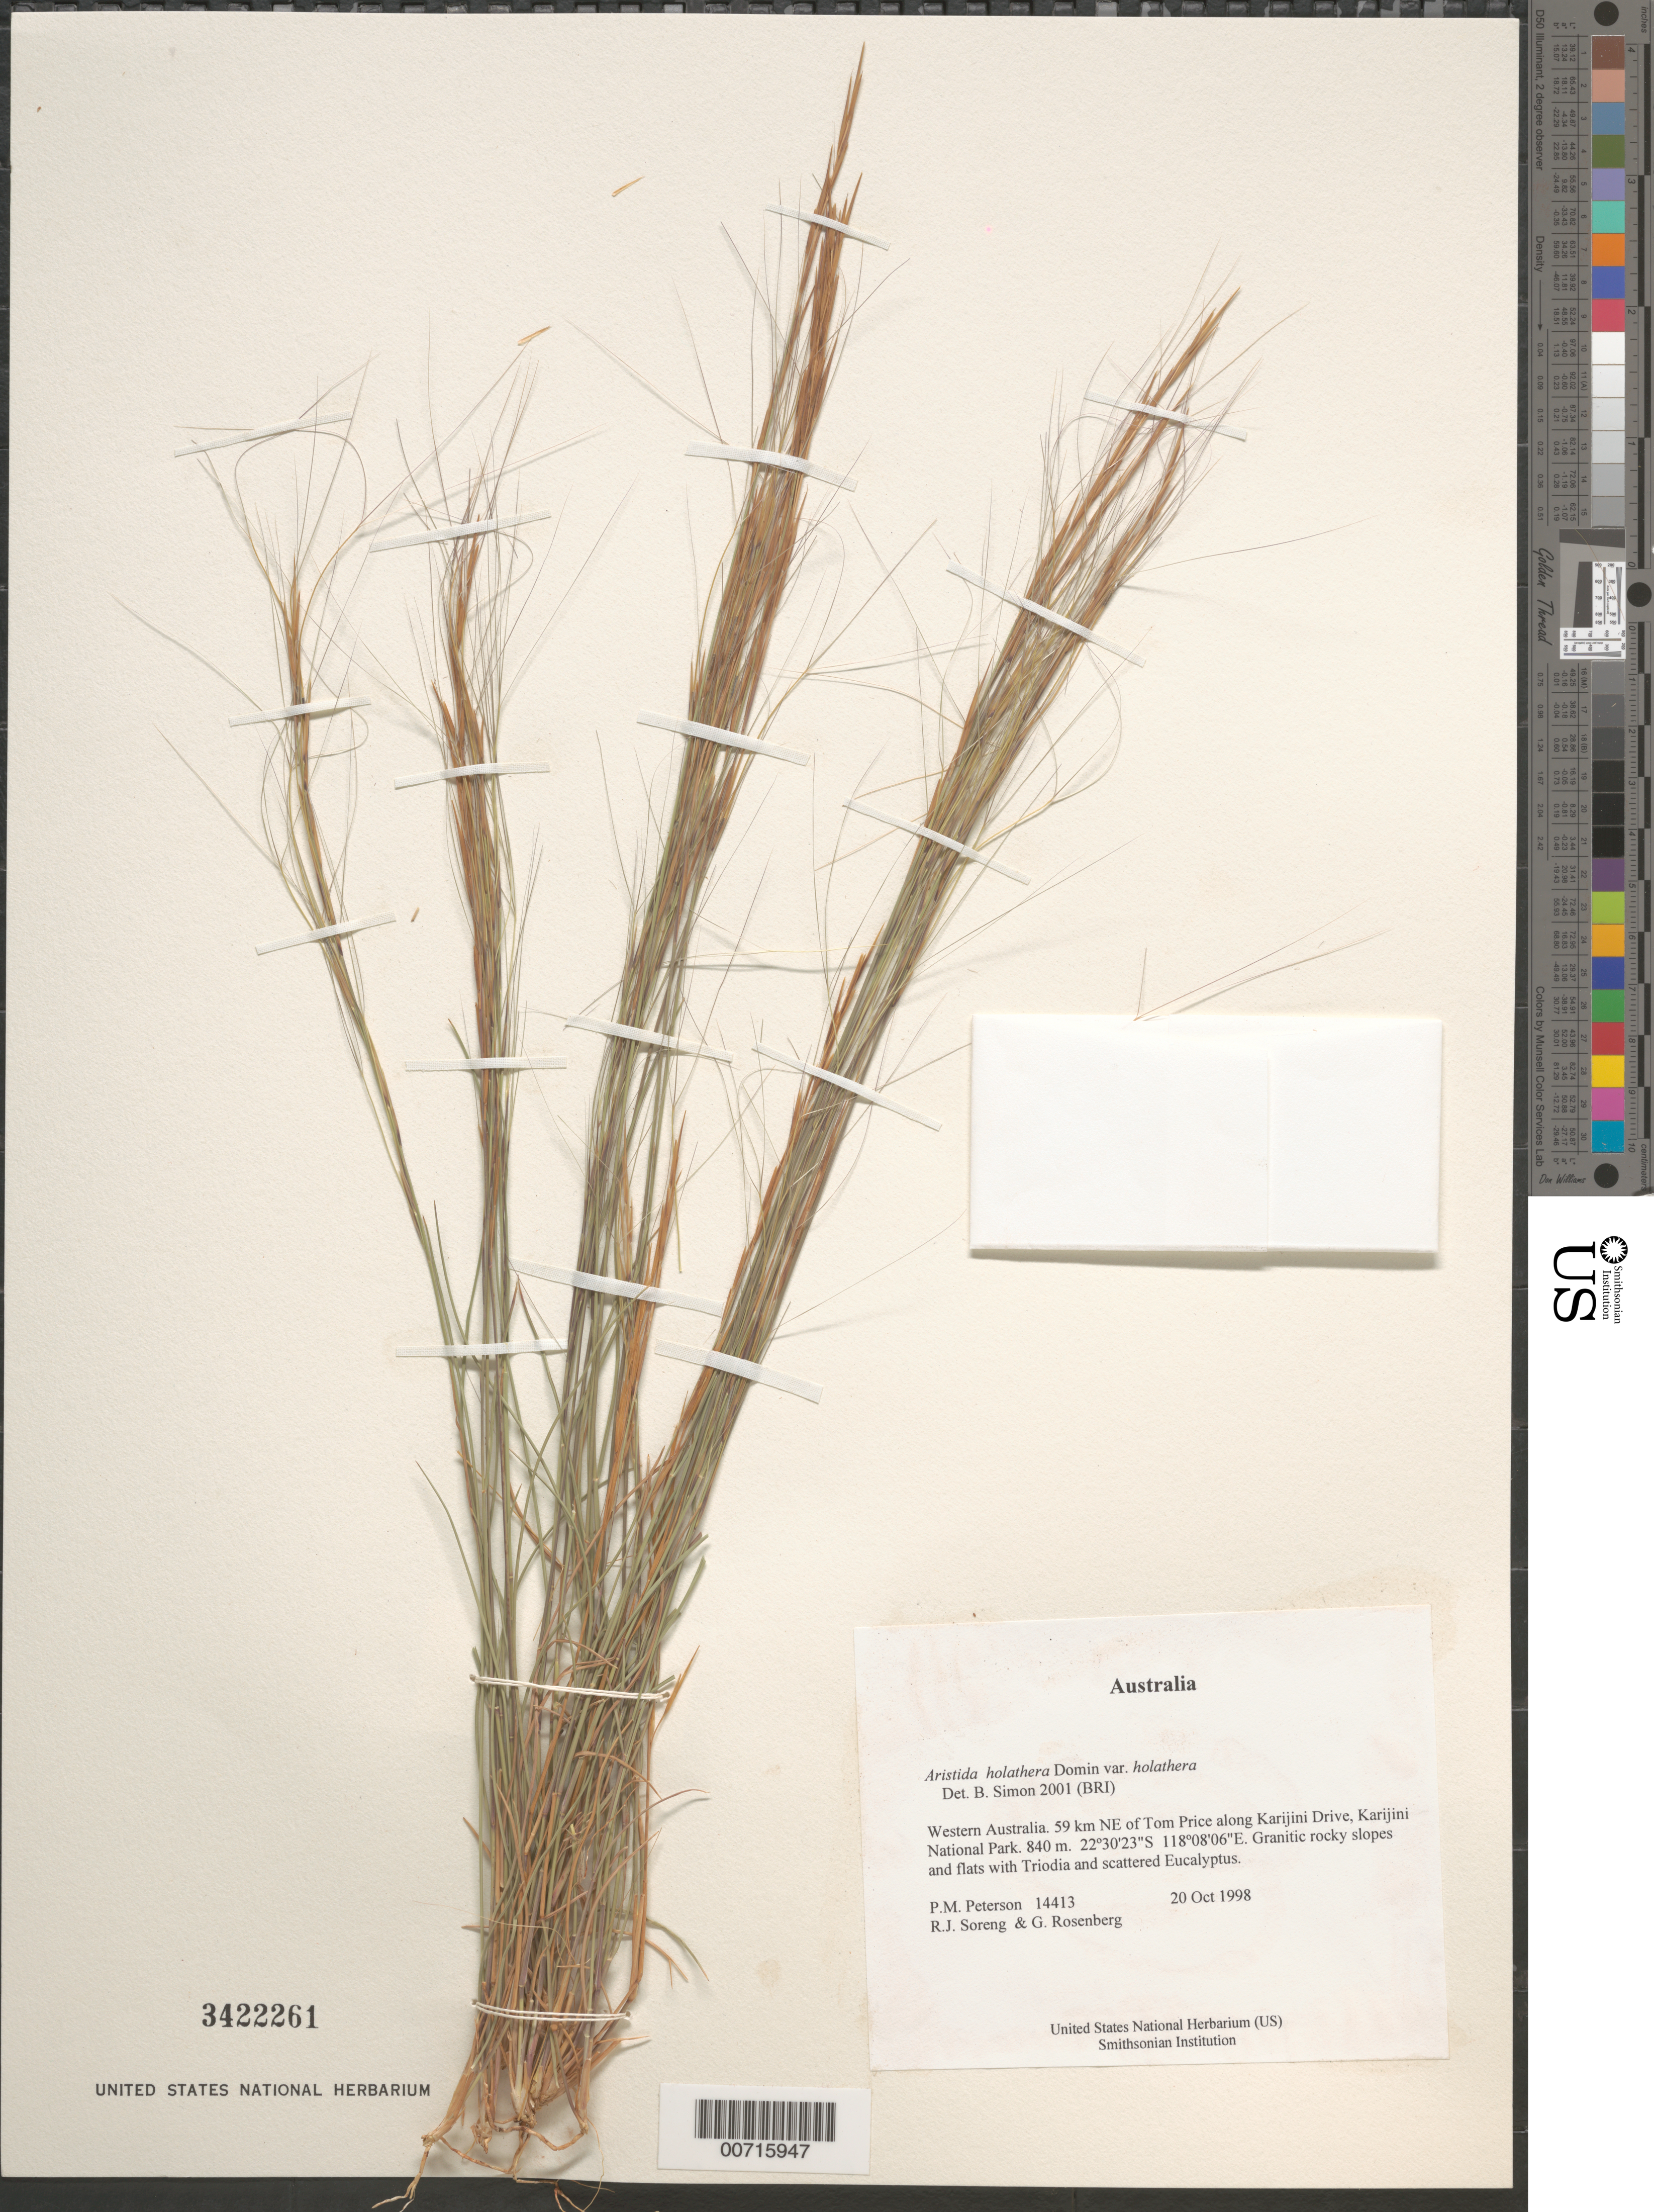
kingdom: Plantae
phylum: Tracheophyta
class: Liliopsida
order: Poales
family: Poaceae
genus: Aristida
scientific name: Aristida holathera var. holathera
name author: Domin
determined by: Simon, B.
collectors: P. M. Peterson, R. J. Soreng & G. Rosenberg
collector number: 14413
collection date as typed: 20 Oct 1998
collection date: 1998-10-20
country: Australia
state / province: Western Australia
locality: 59 km NE of Tom Price along Karijini Drive, Karijini National Park.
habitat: Granitic rocky slopes and flats with Triodia and scattered Eucalyptus.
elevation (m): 840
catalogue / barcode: US 3422261